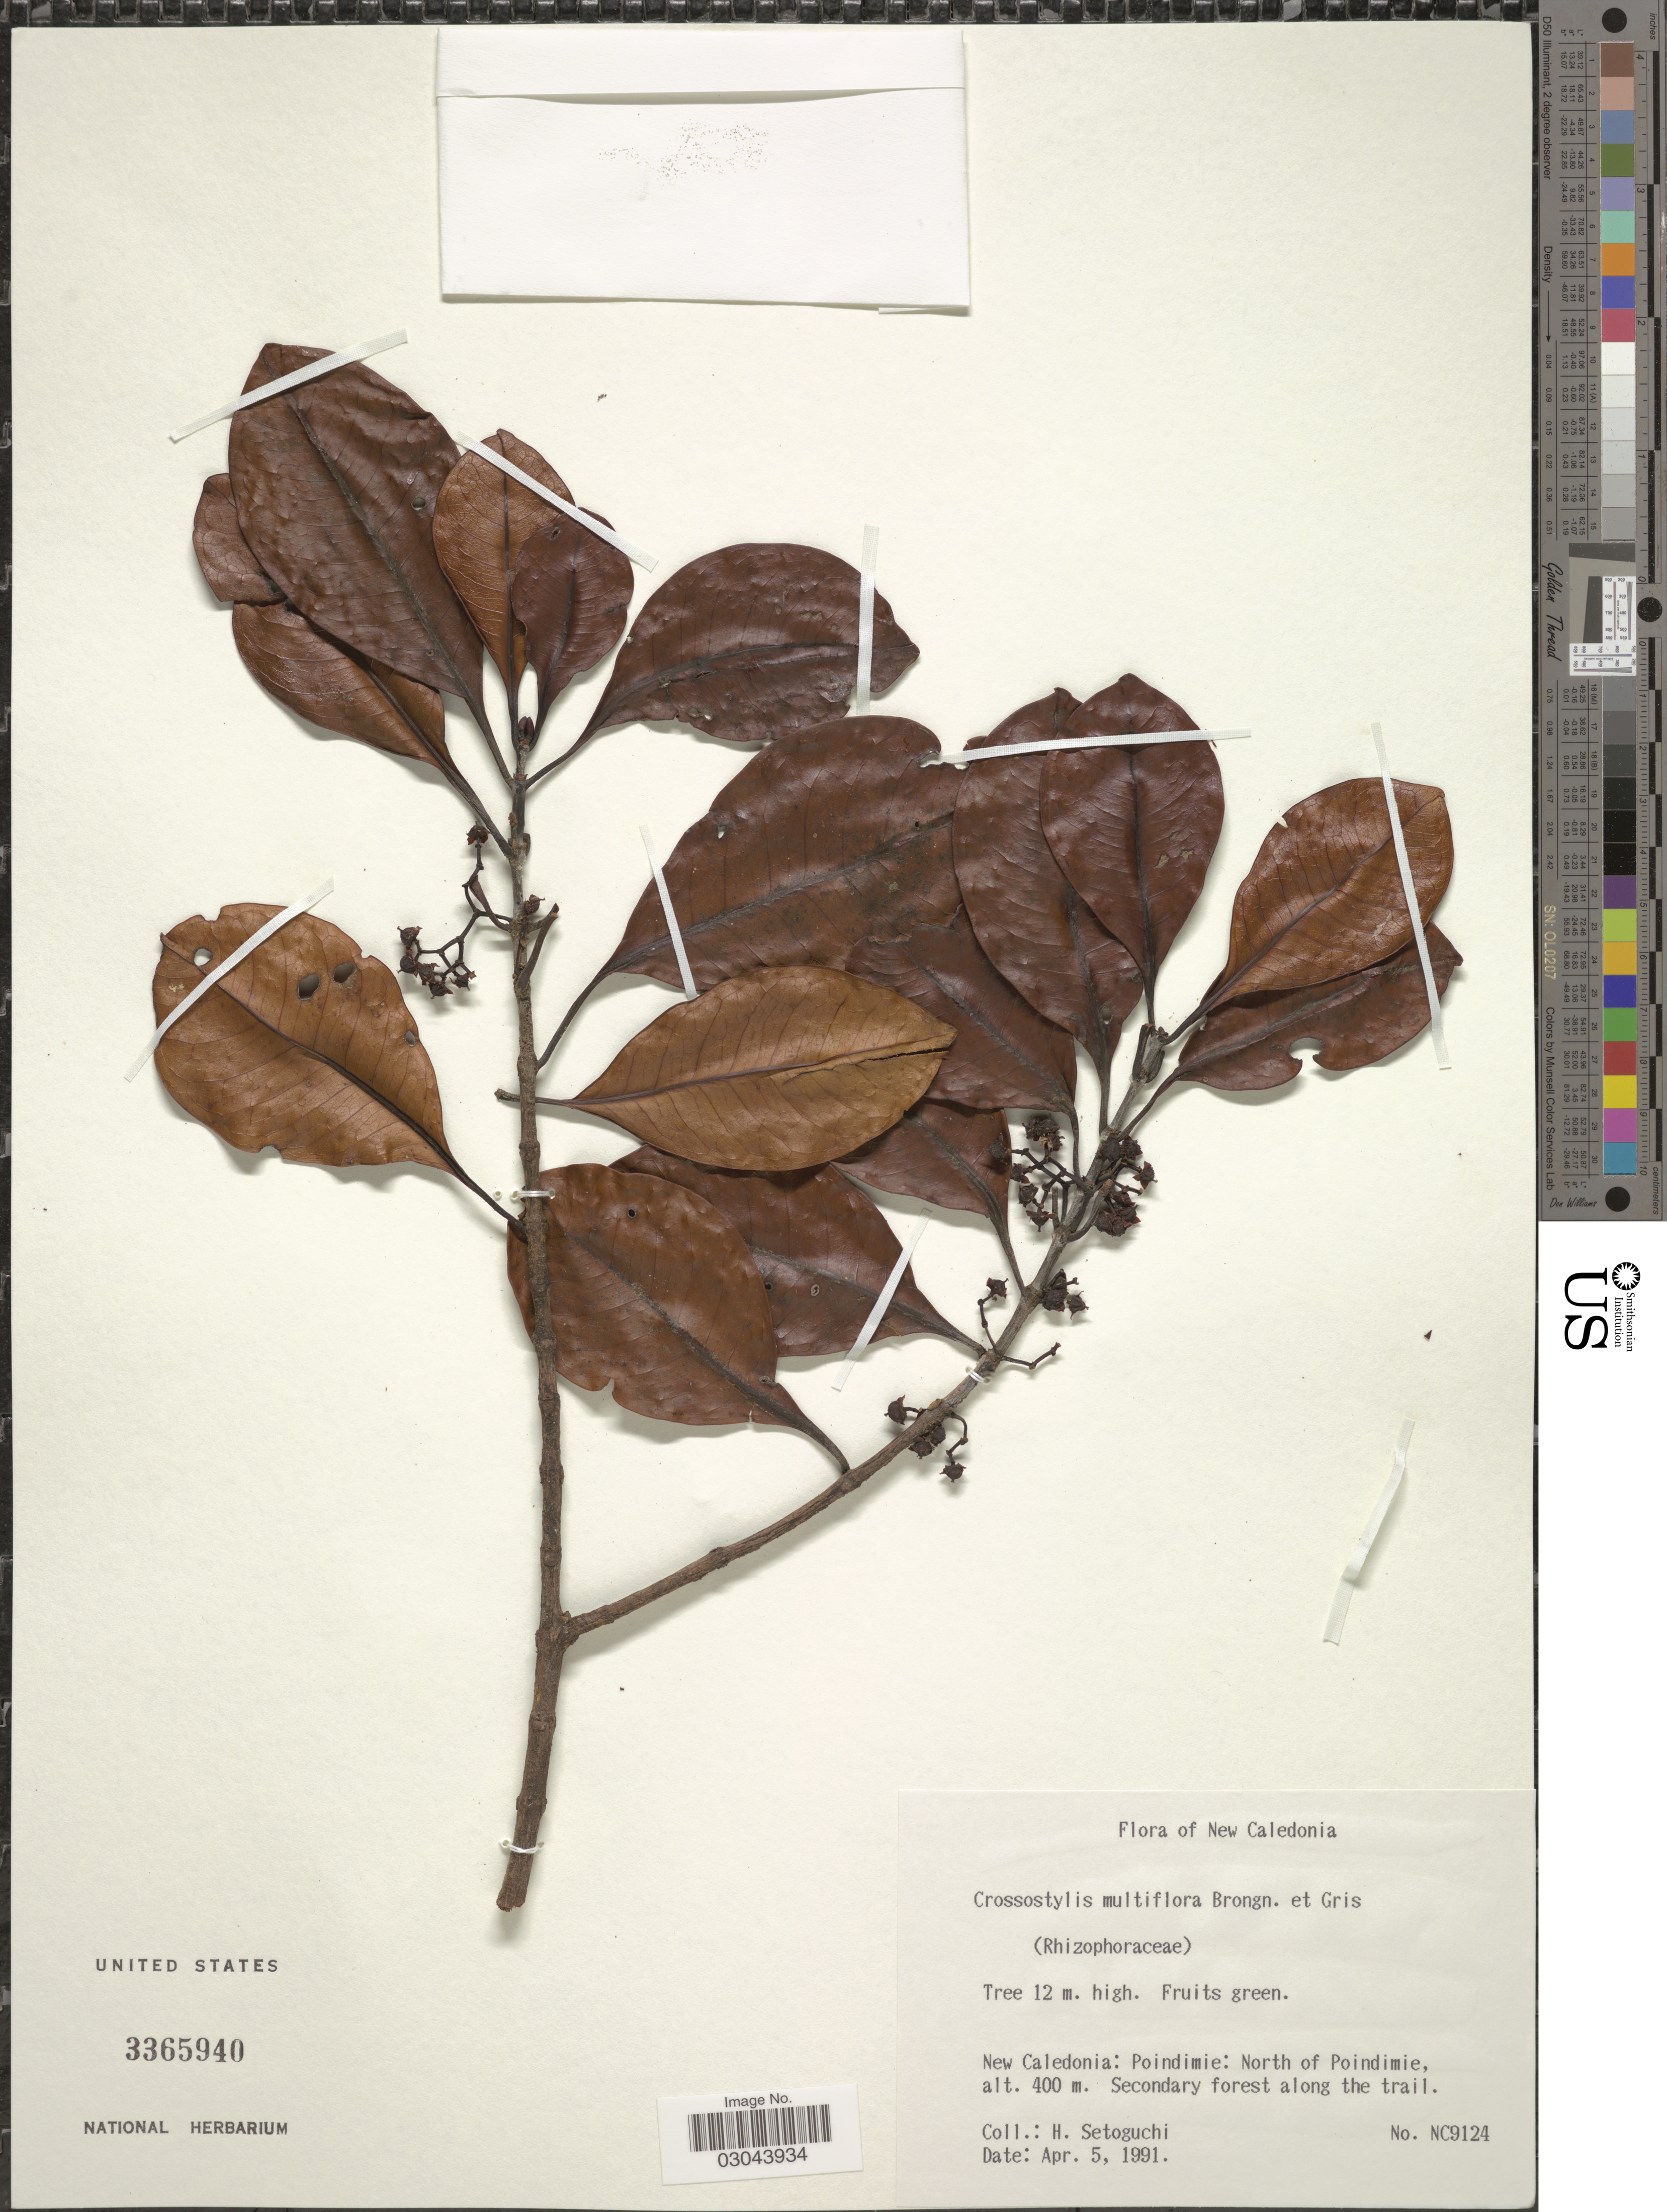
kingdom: Plantae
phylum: Tracheophyta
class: Magnoliopsida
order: Malpighiales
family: Rhizophoraceae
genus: Crossostylis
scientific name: Crossostylis multiflora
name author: Brongn. & Gris ex Pancher & Sebert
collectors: H. Setoguchi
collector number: NC9124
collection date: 1991-04-05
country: New Caledonia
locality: Poindimie: North of Poindimie. Secondary forest along the trail.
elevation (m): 400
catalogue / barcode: US 3365940